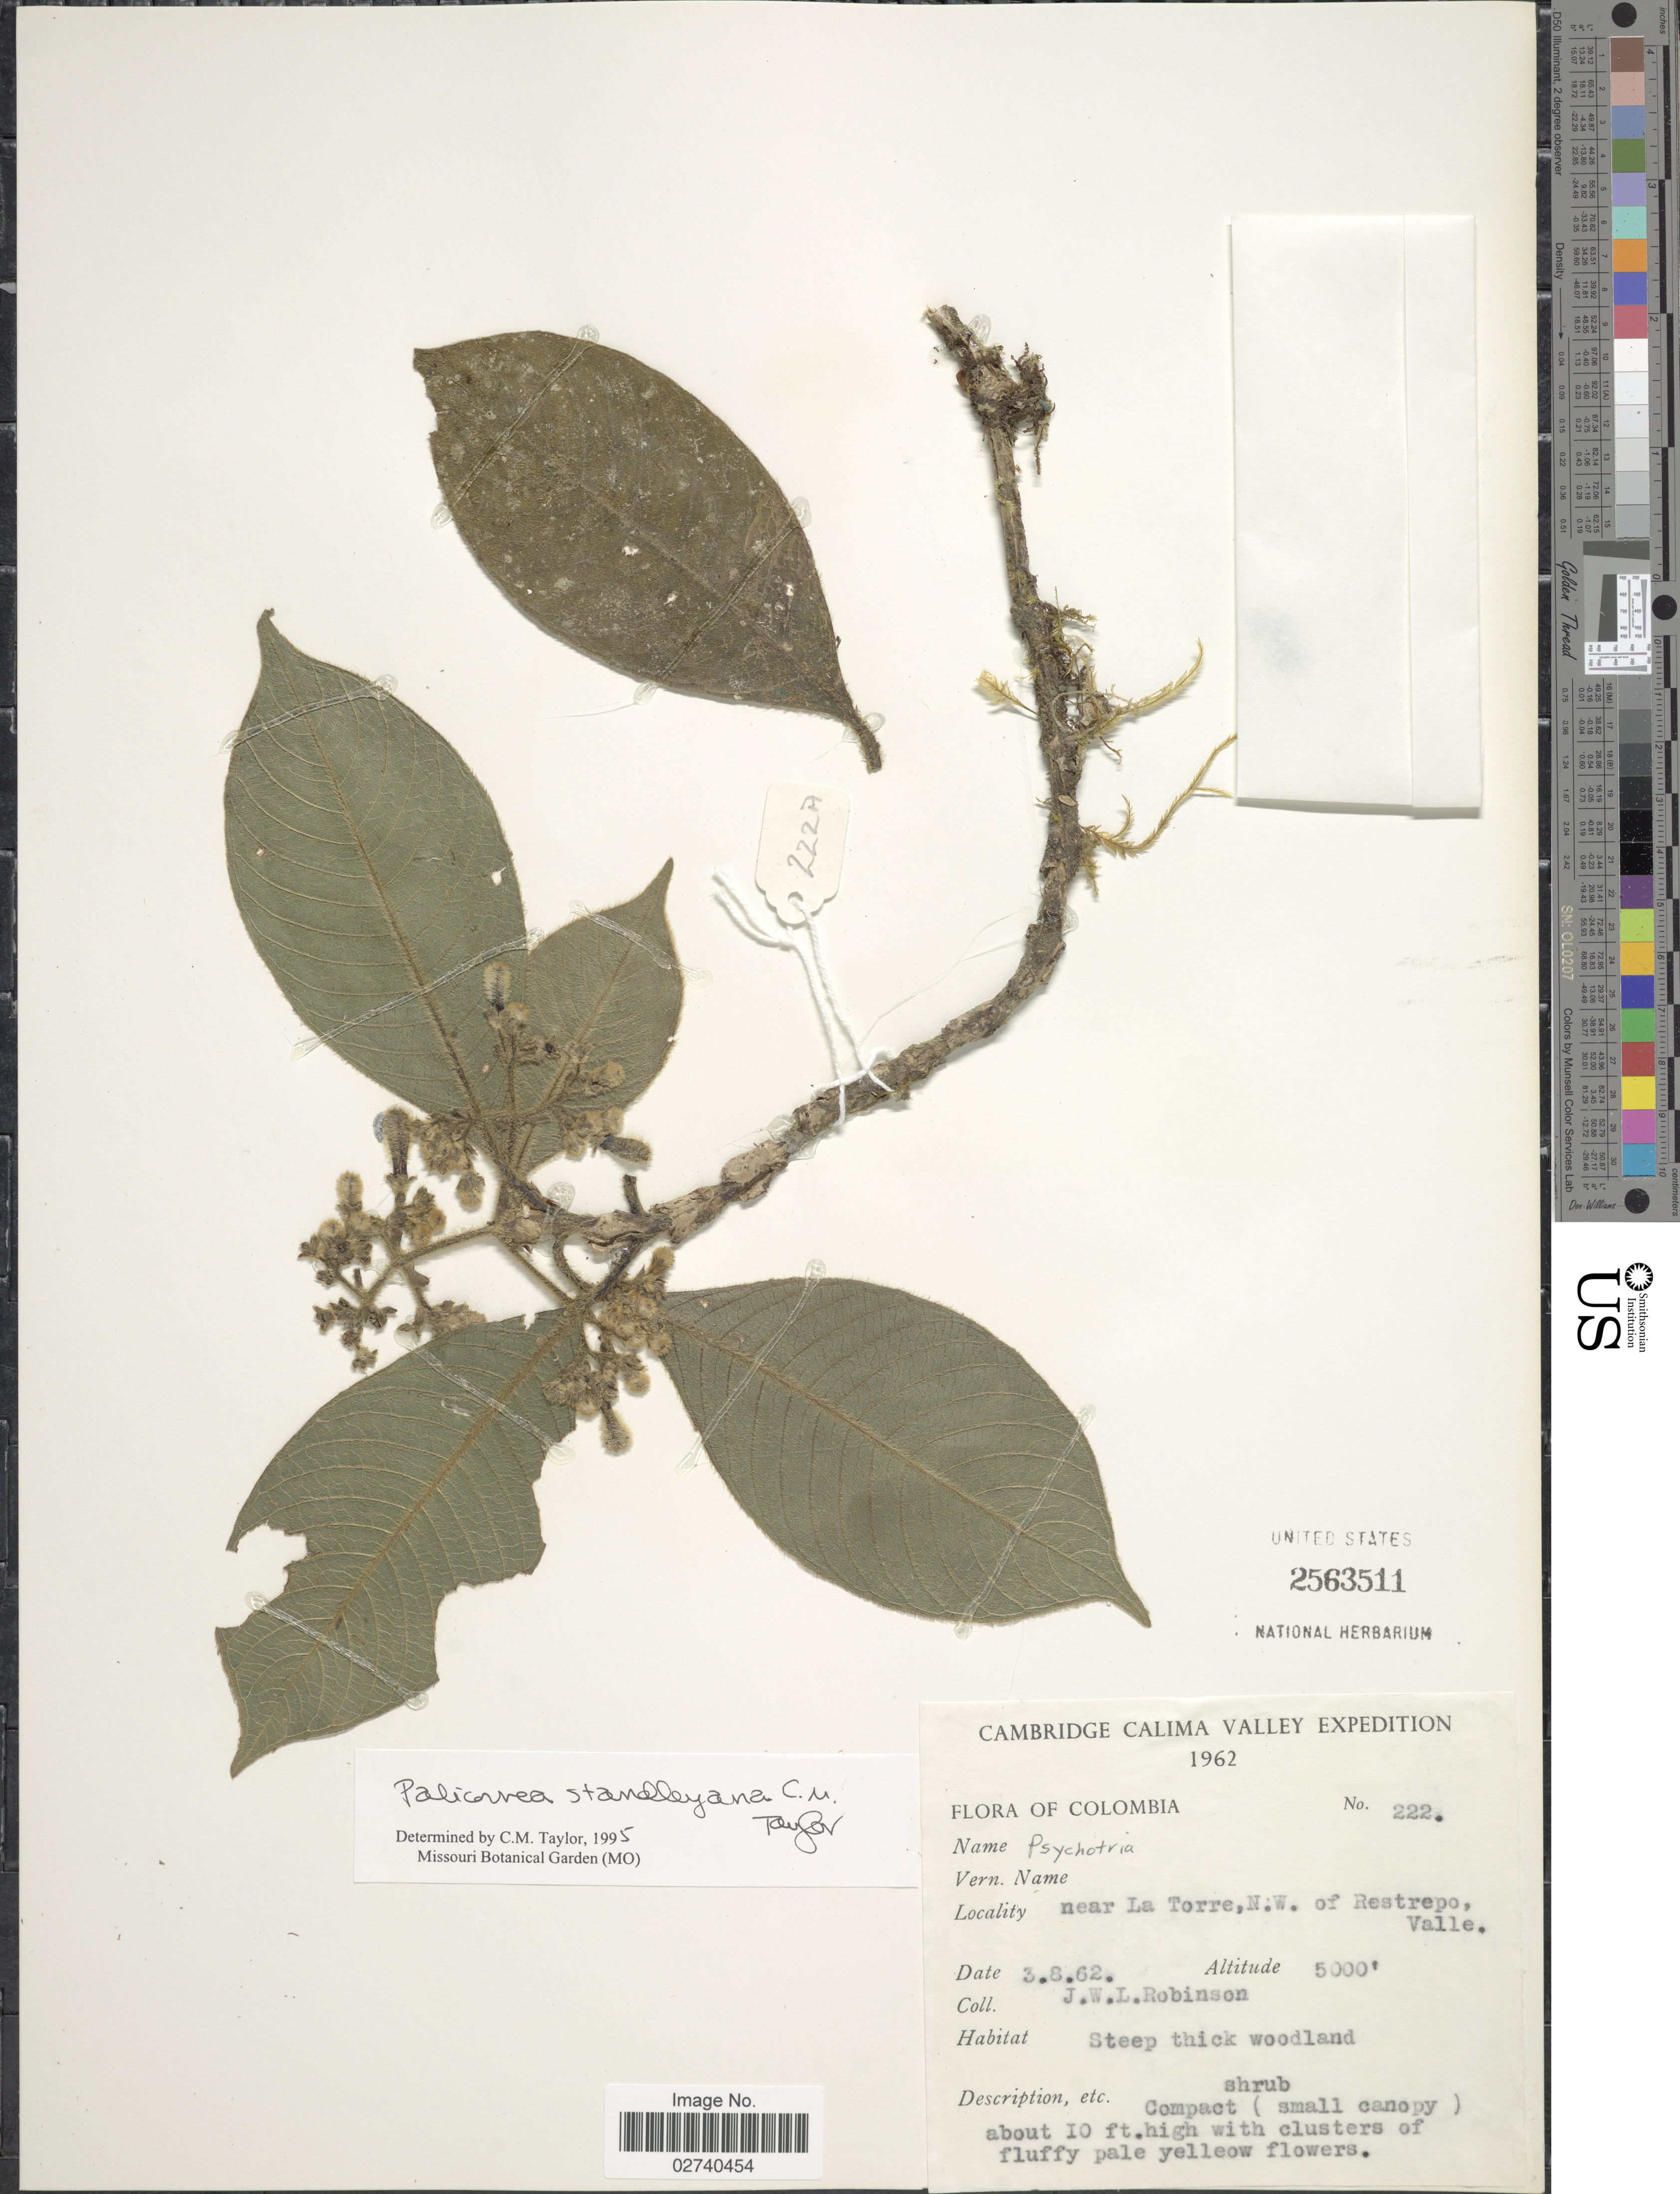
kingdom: Plantae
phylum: Tracheophyta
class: Magnoliopsida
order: Gentianales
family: Rubiaceae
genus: Palicourea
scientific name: Palicourea standleyana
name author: C.M. Taylor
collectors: J. W. Robinson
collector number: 222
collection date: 1962-08-03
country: Colombia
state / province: Valle del Cauca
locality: Calima Valley. Near La Torre, N.W. of Restrepo, Valle.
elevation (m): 1524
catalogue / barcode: US 2563511